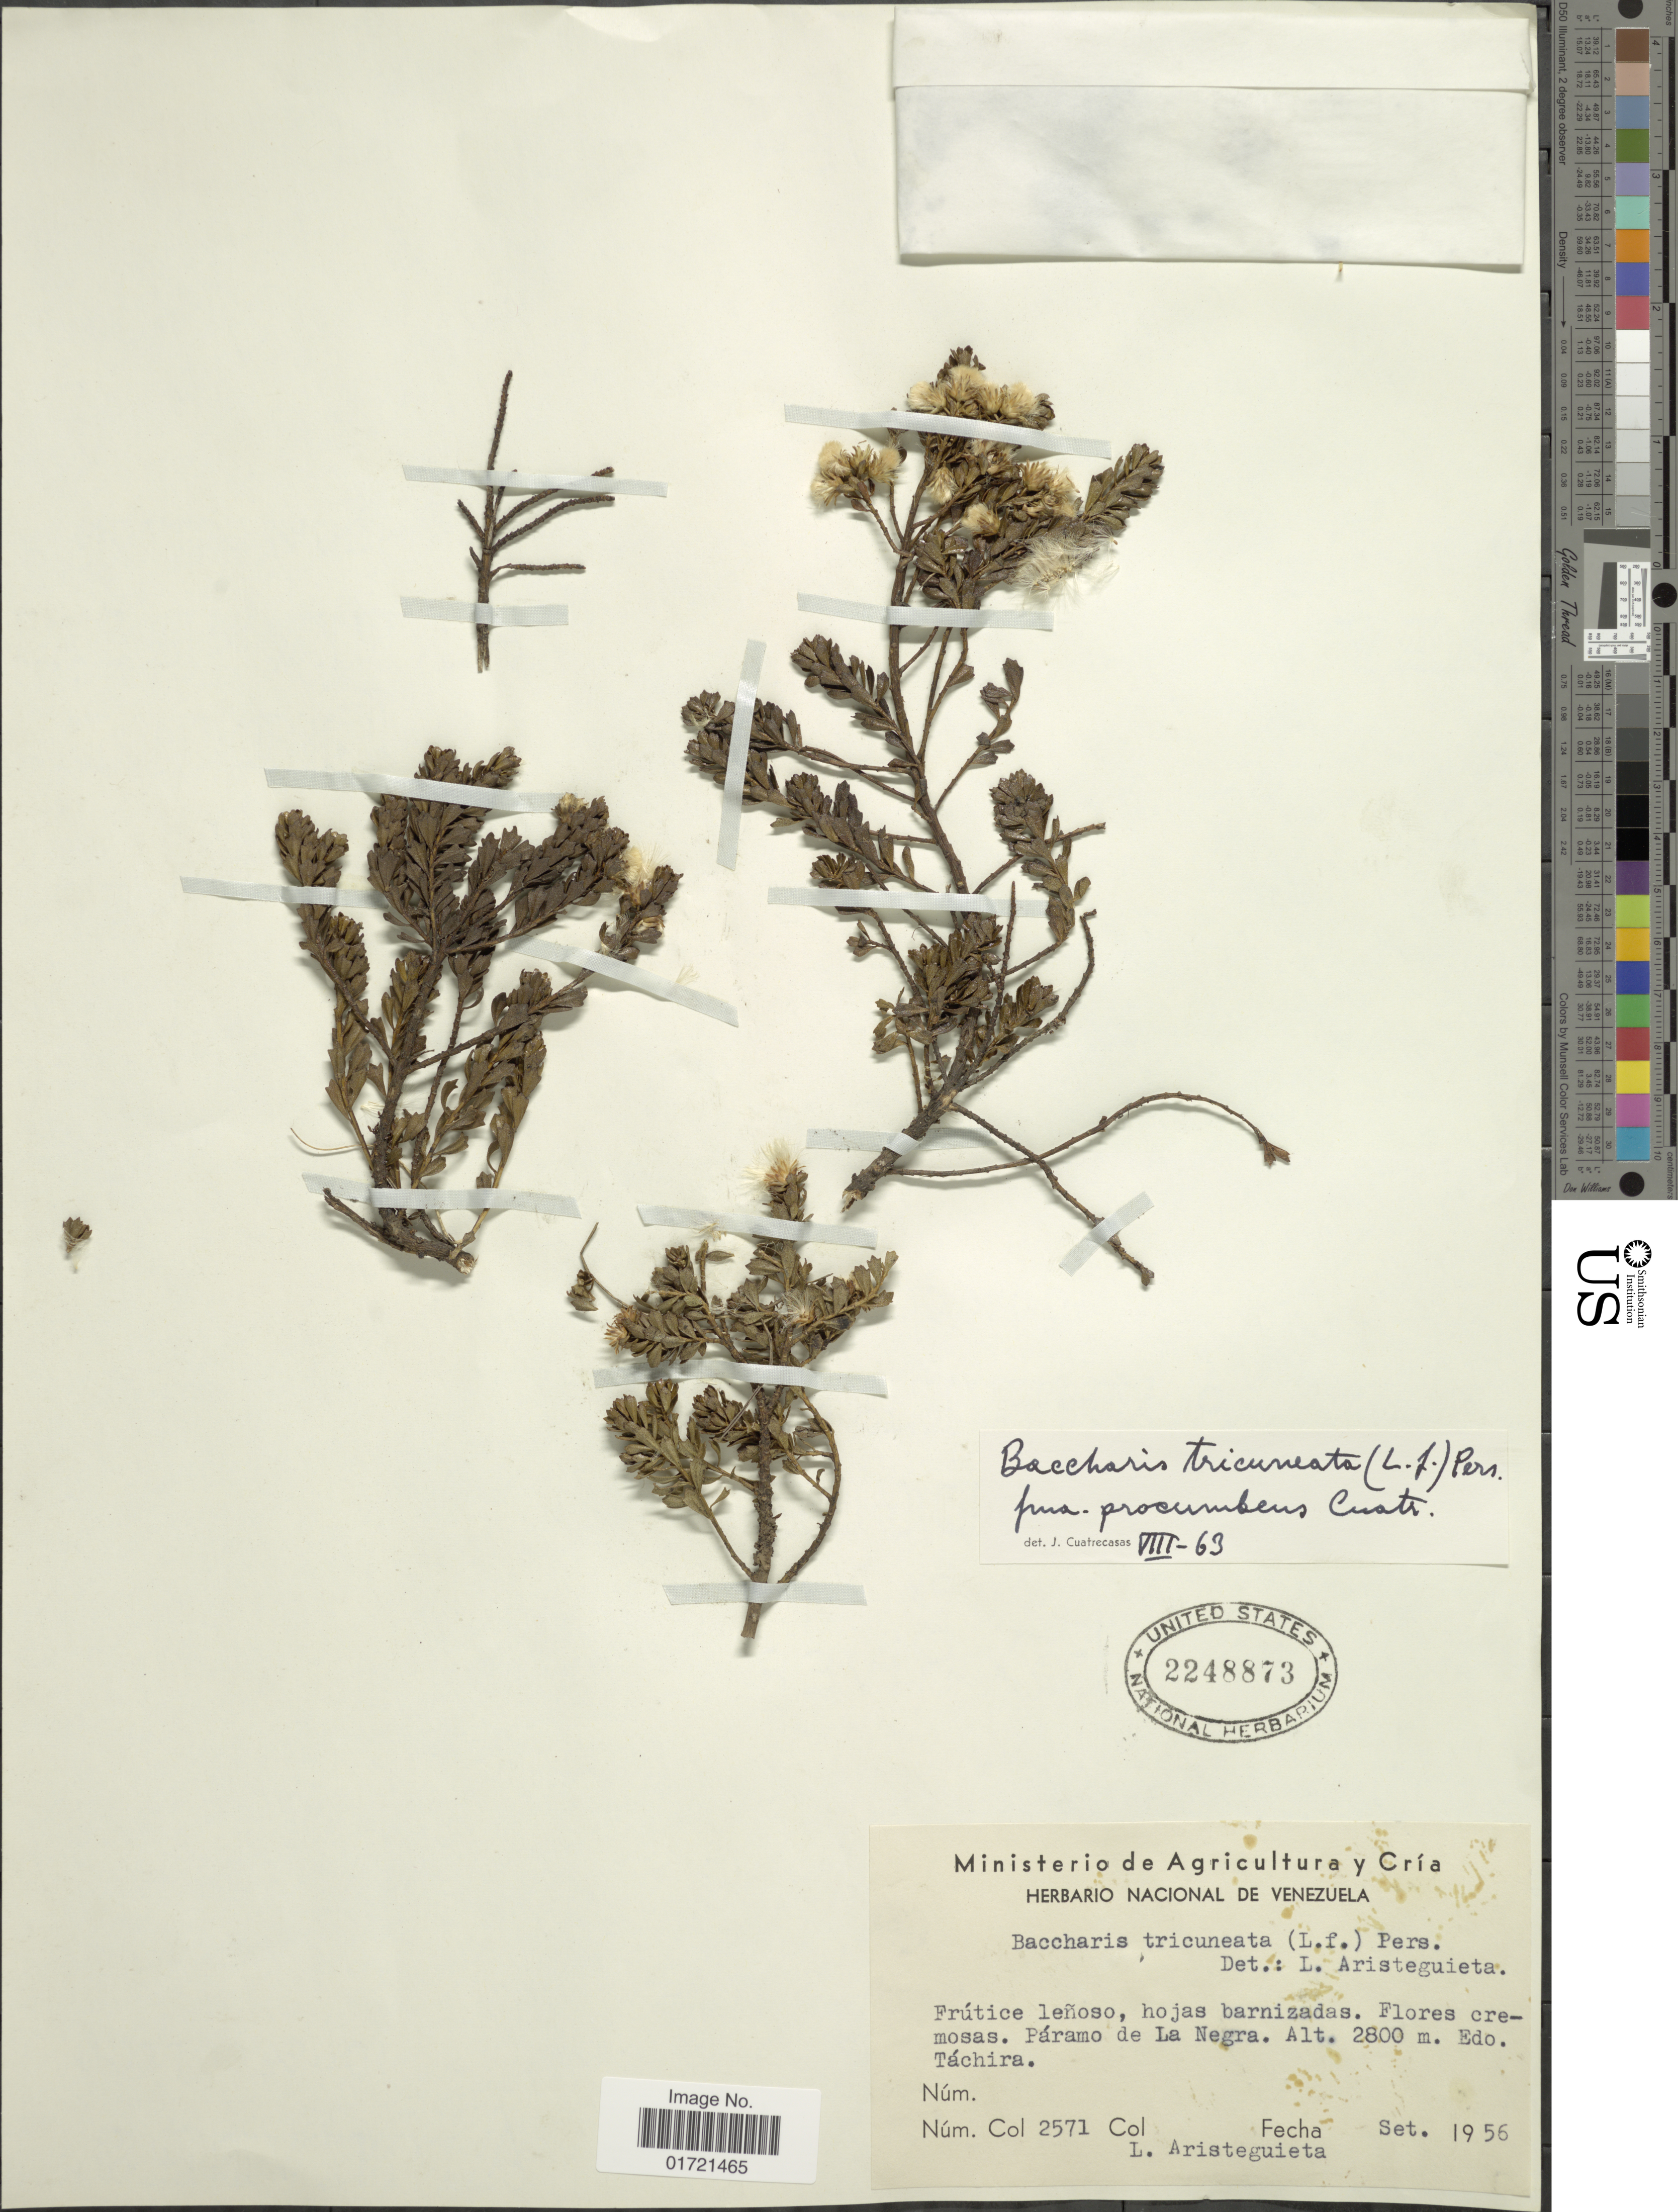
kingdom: Plantae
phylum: Tracheophyta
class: Magnoliopsida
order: Asterales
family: Asteraceae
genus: Baccharis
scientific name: Baccharis tricuneata f. procumbens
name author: Cuatrec.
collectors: L. Aristeguieta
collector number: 2571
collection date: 1956-09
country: Venezuela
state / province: Tachira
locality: Paramo de La Negra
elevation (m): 2800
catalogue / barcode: US 2248873